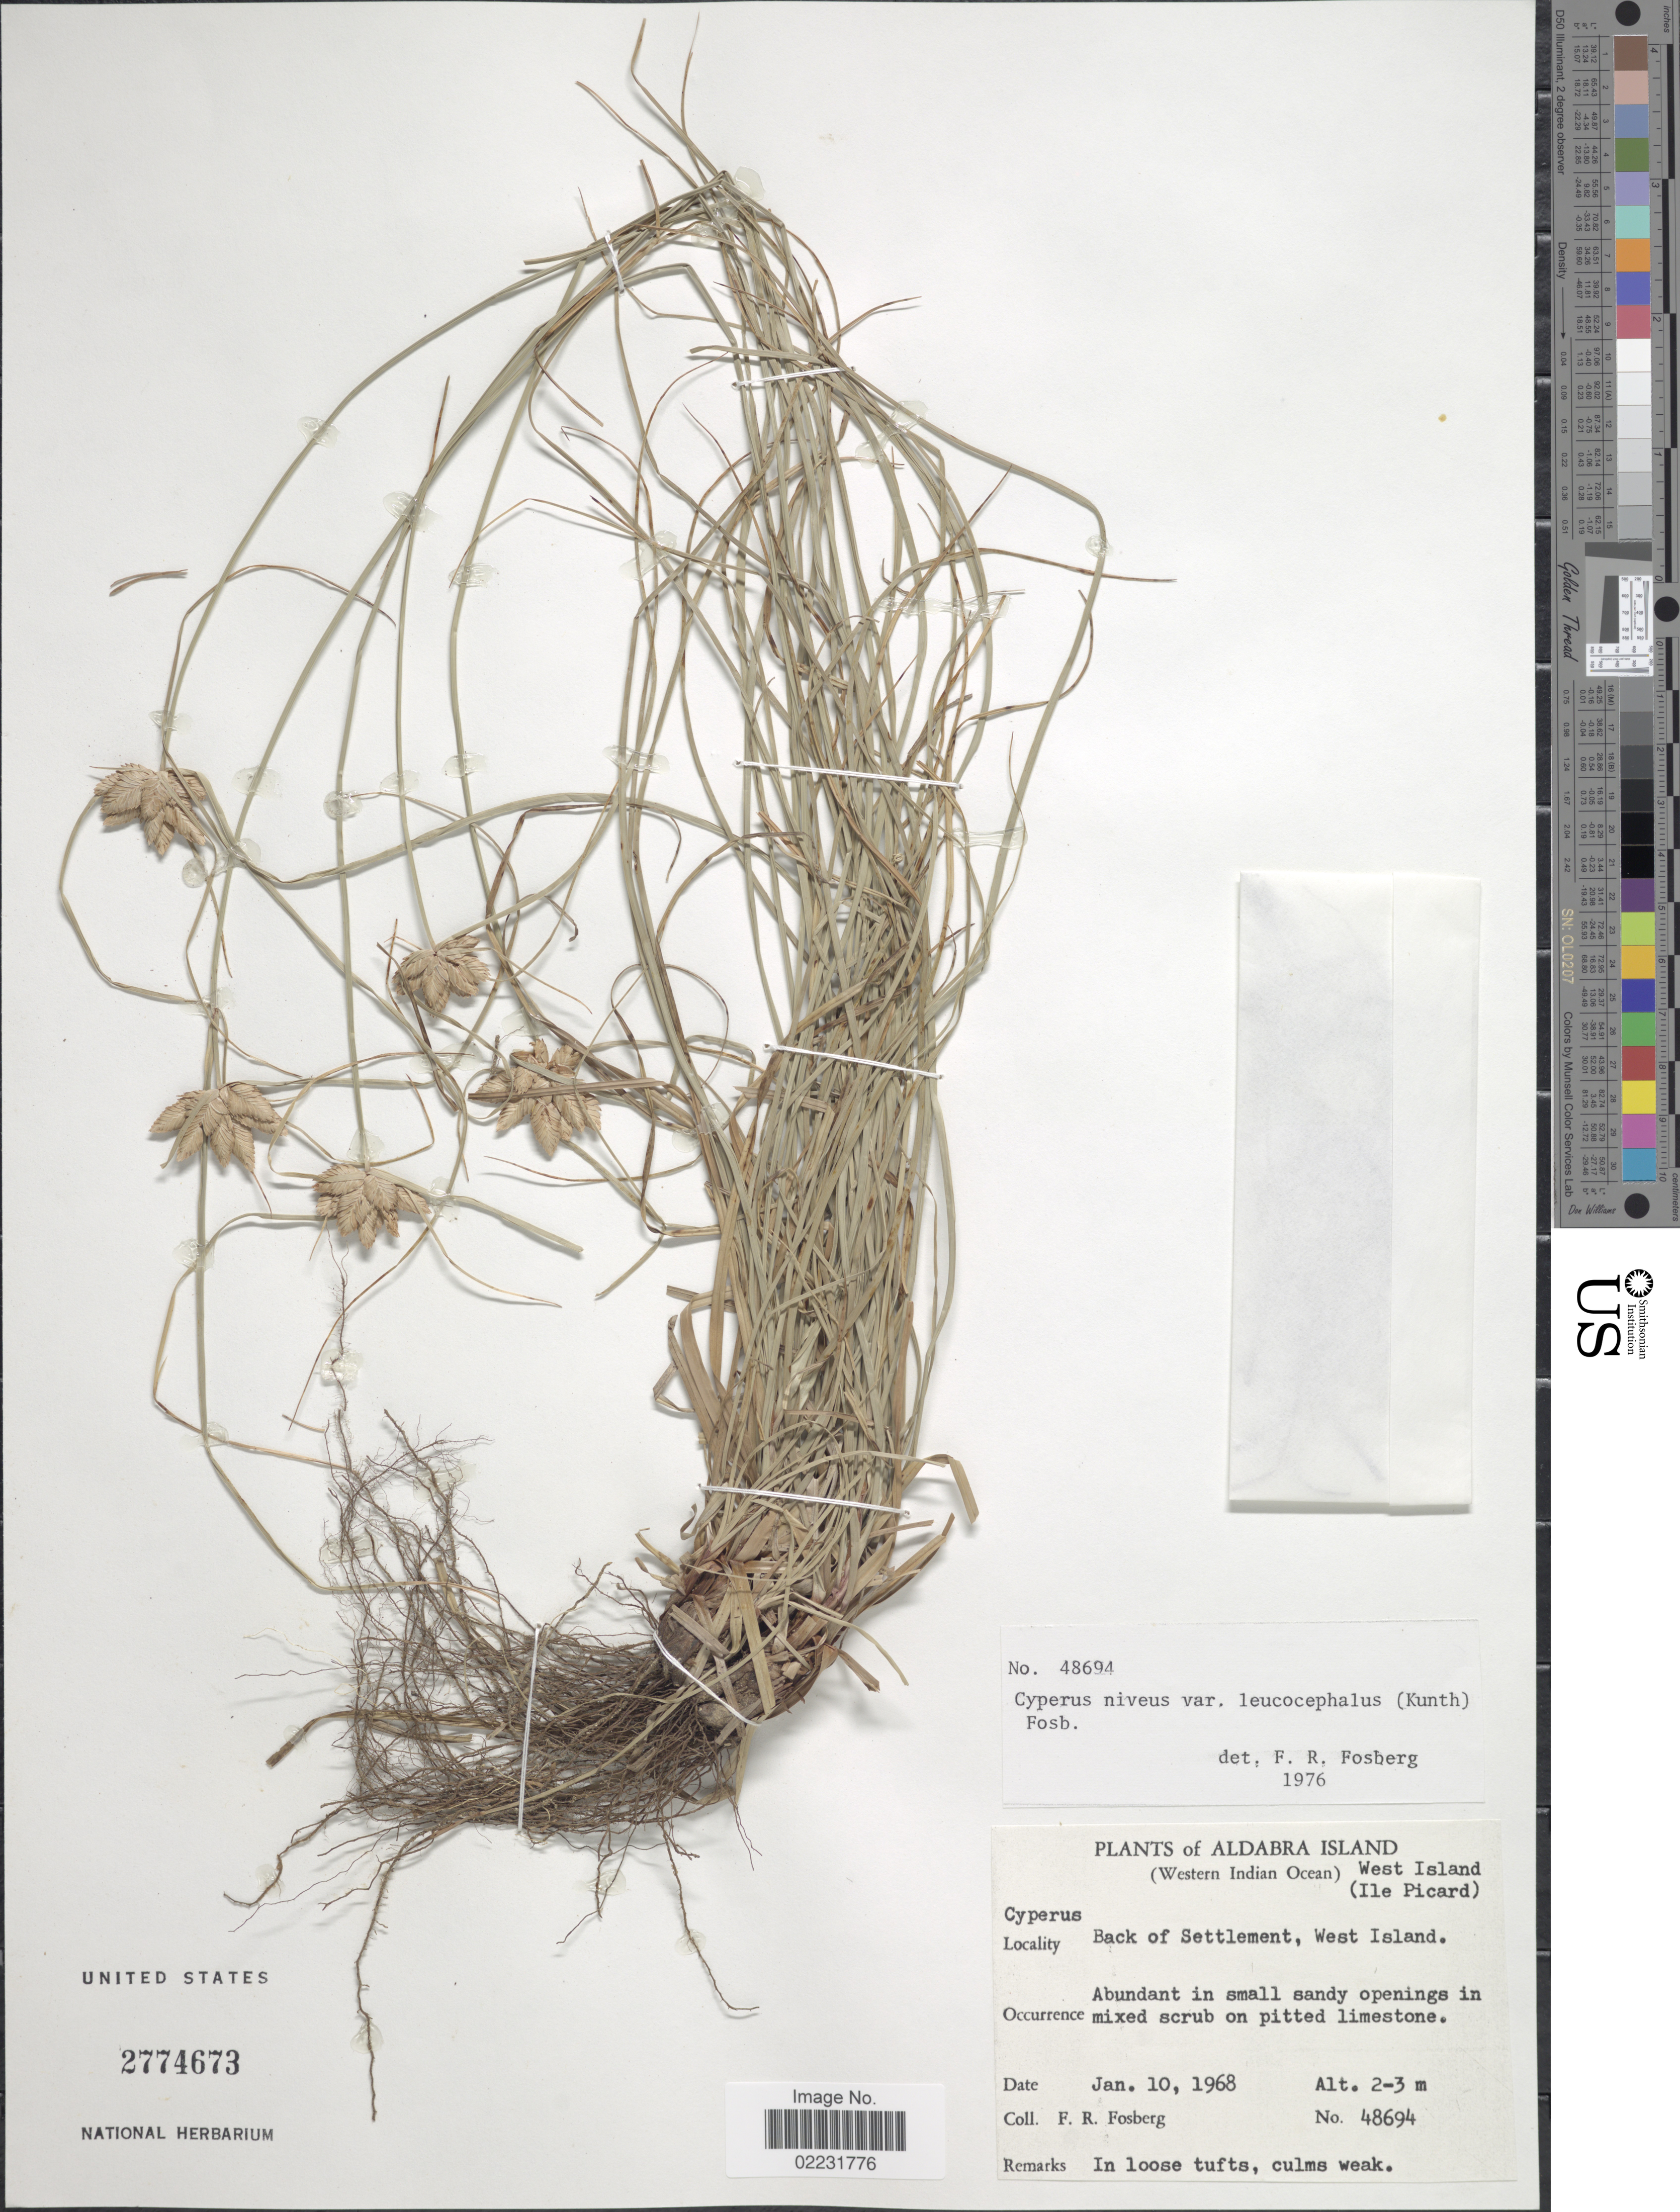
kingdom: Plantae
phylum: Tracheophyta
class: Liliopsida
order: Poales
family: Cyperaceae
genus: Cyperus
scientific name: Cyperus niveus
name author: Retz.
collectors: F. R. Fosberg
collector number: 48694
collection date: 1968-01-10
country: Seychelles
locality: Aldabra Island (Western Indian Ocean), West Island (Ile Picard), Back of Settlement, West Island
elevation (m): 2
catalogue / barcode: US 2774673